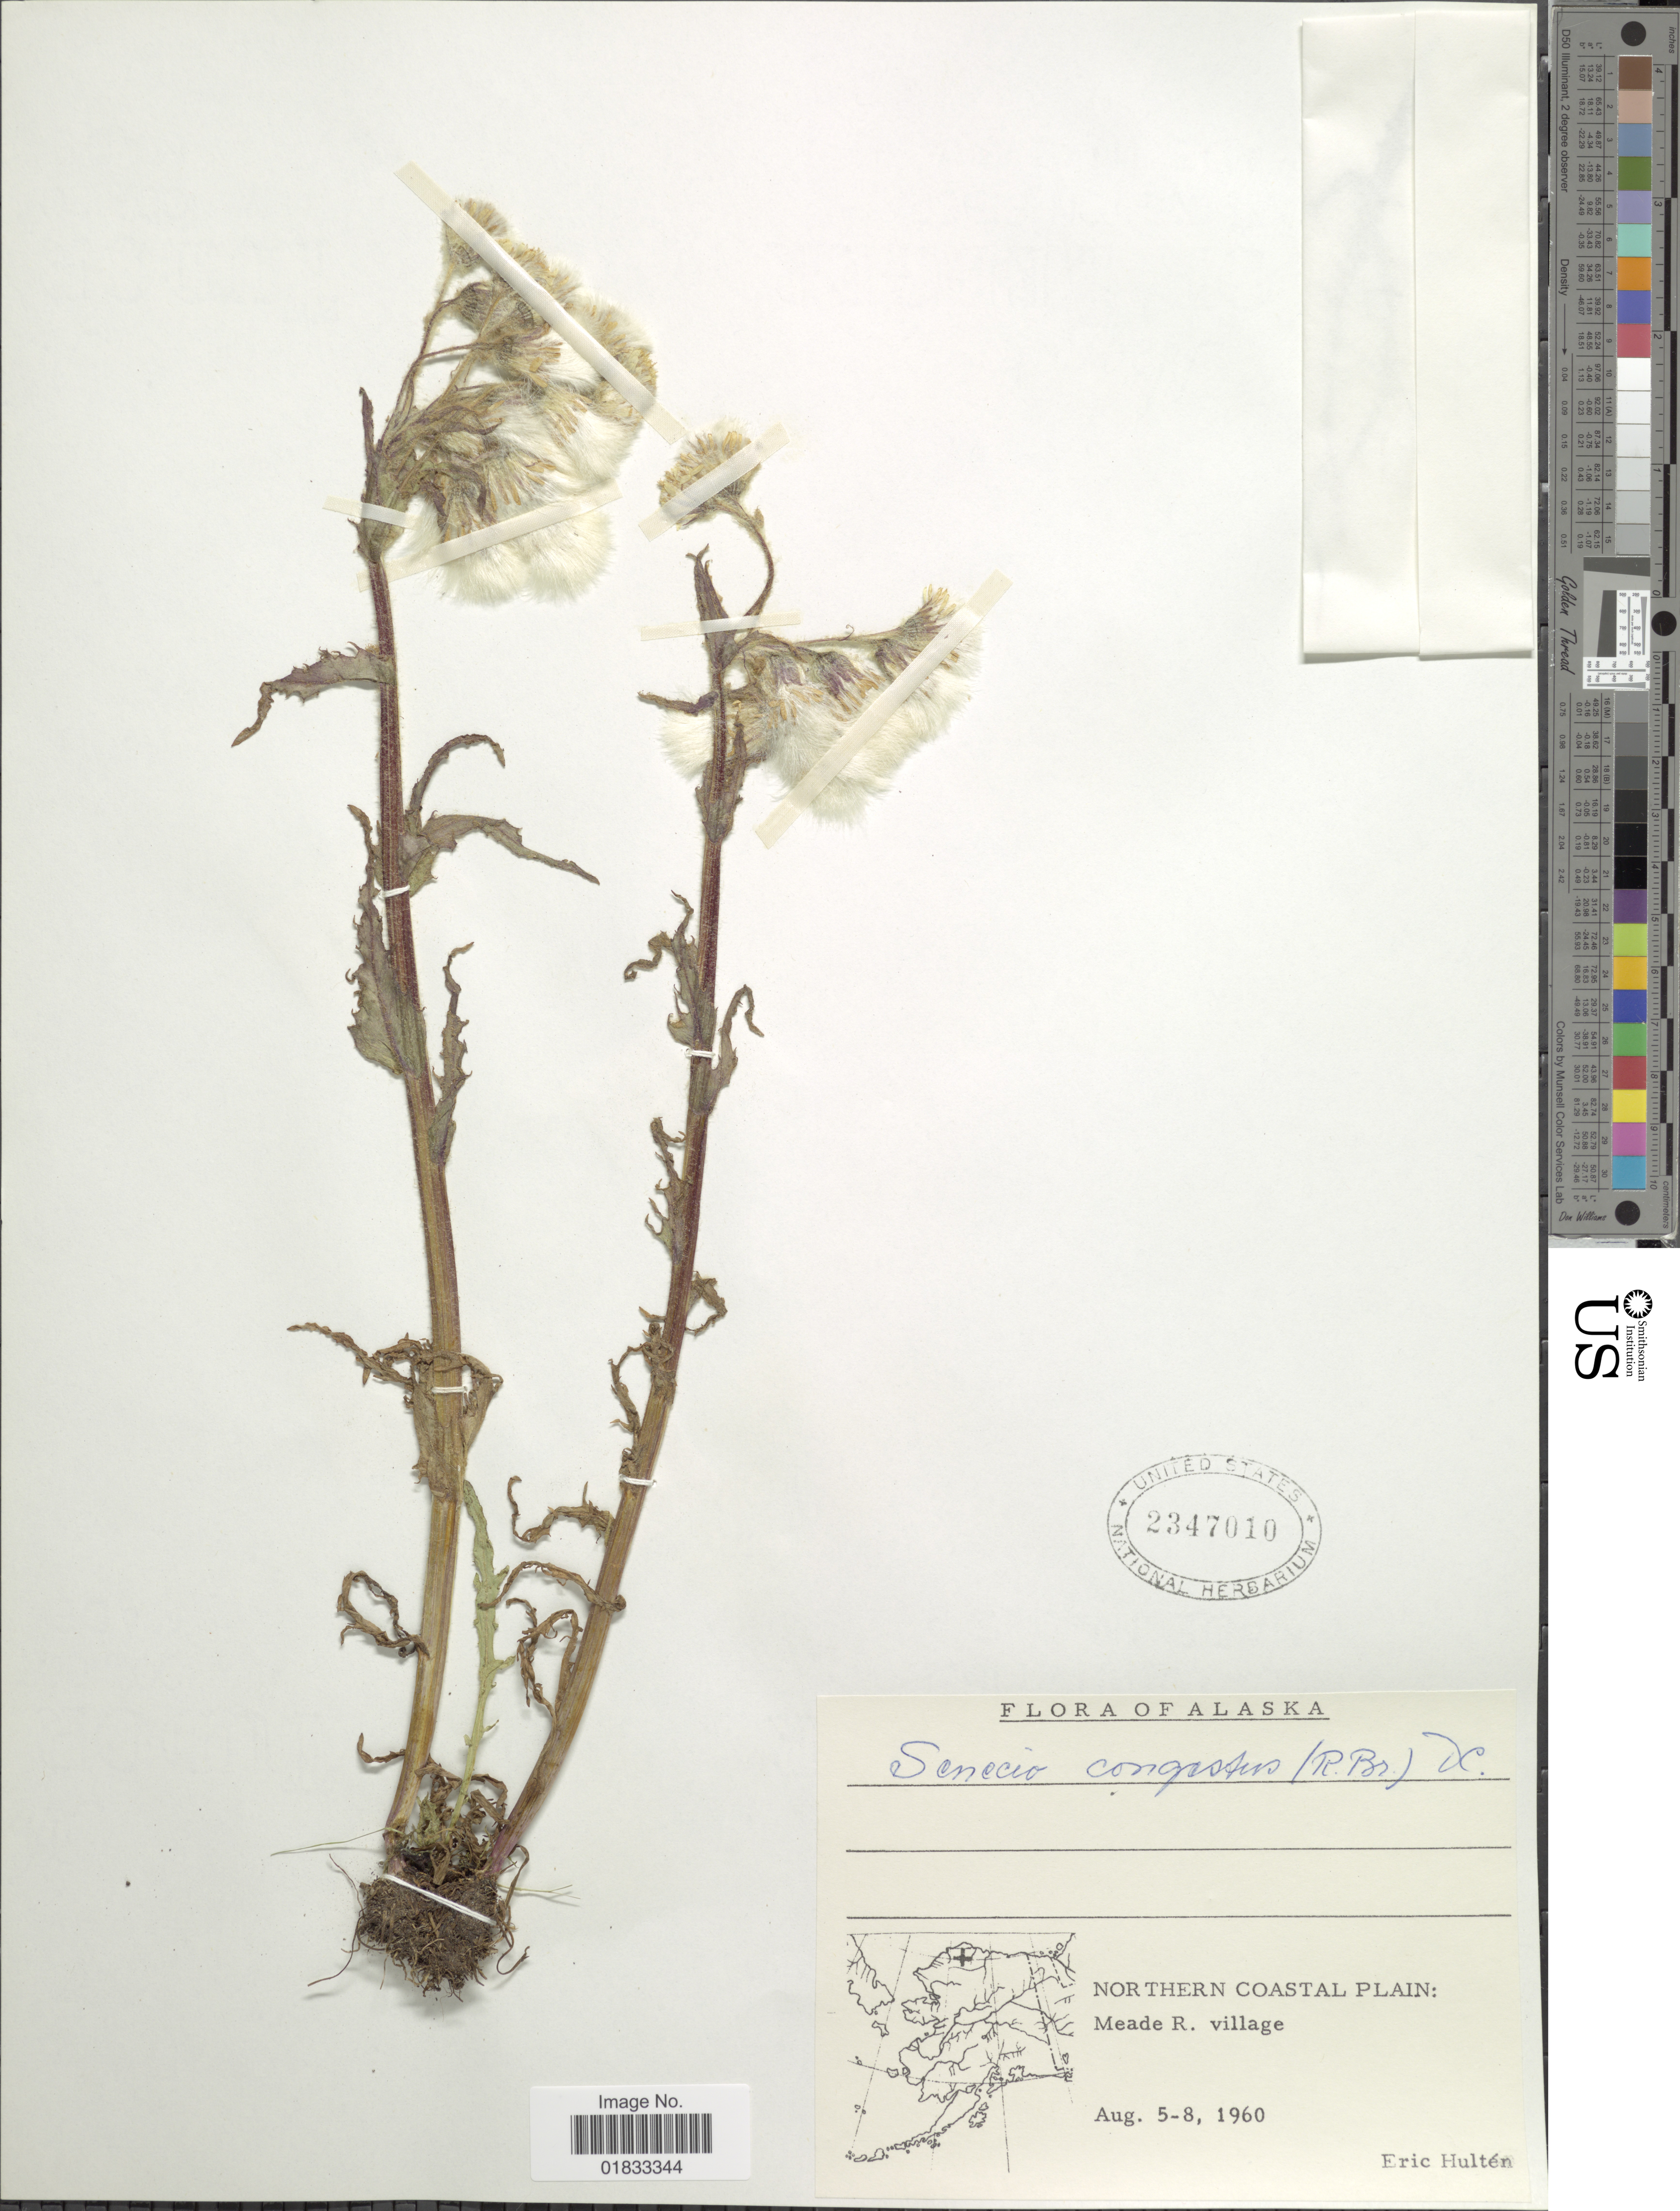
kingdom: Plantae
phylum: Tracheophyta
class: Magnoliopsida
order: Asterales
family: Asteraceae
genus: Tephroseris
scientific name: Tephroseris palustris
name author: (L.) Rchb.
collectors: E. G. Hultén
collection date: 1960-08-05/1960-08-08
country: United States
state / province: Alaska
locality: Northern Coastal Plain: Meade R. village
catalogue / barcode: US 2347010